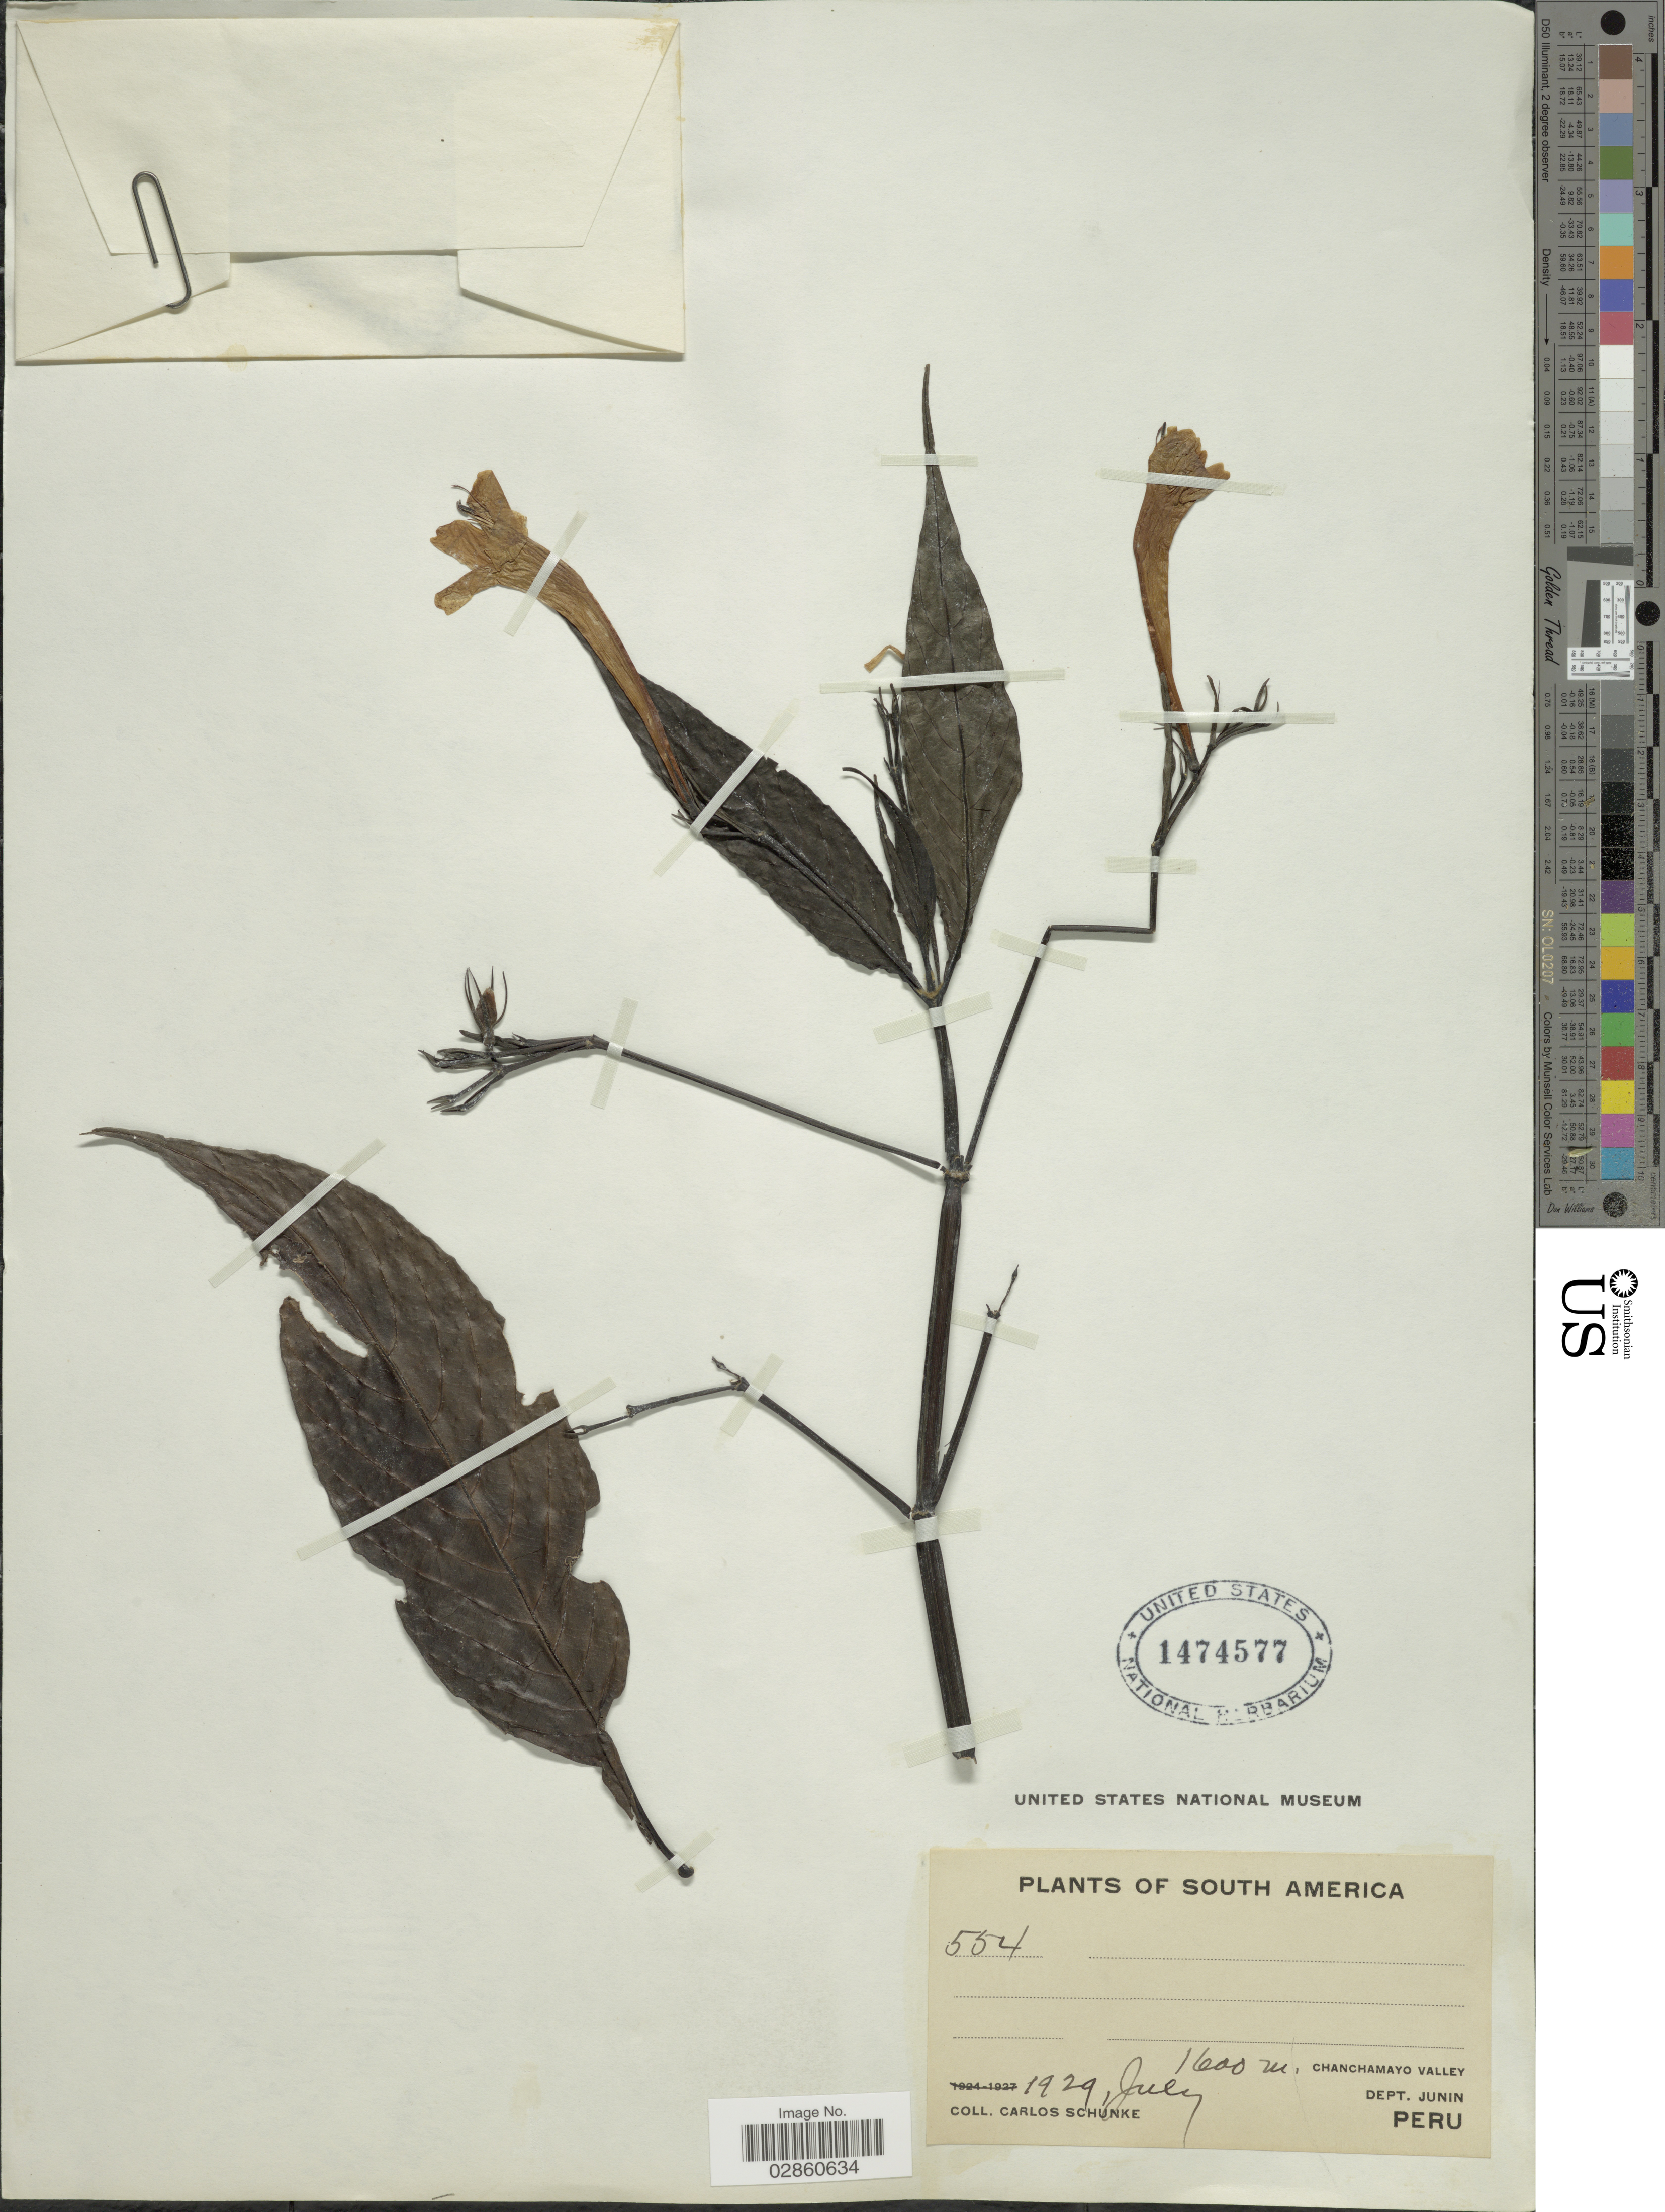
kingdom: Plantae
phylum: Tracheophyta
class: Magnoliopsida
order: Lamiales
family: Acanthaceae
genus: Ruellia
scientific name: Ruellia haenkeana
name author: (Nees) Wassh.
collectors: C. Schunke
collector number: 554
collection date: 1929-07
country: Peru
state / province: Junín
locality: Chanchamayo Valley. Dept. Junin.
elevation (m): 1600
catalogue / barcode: US 1474577